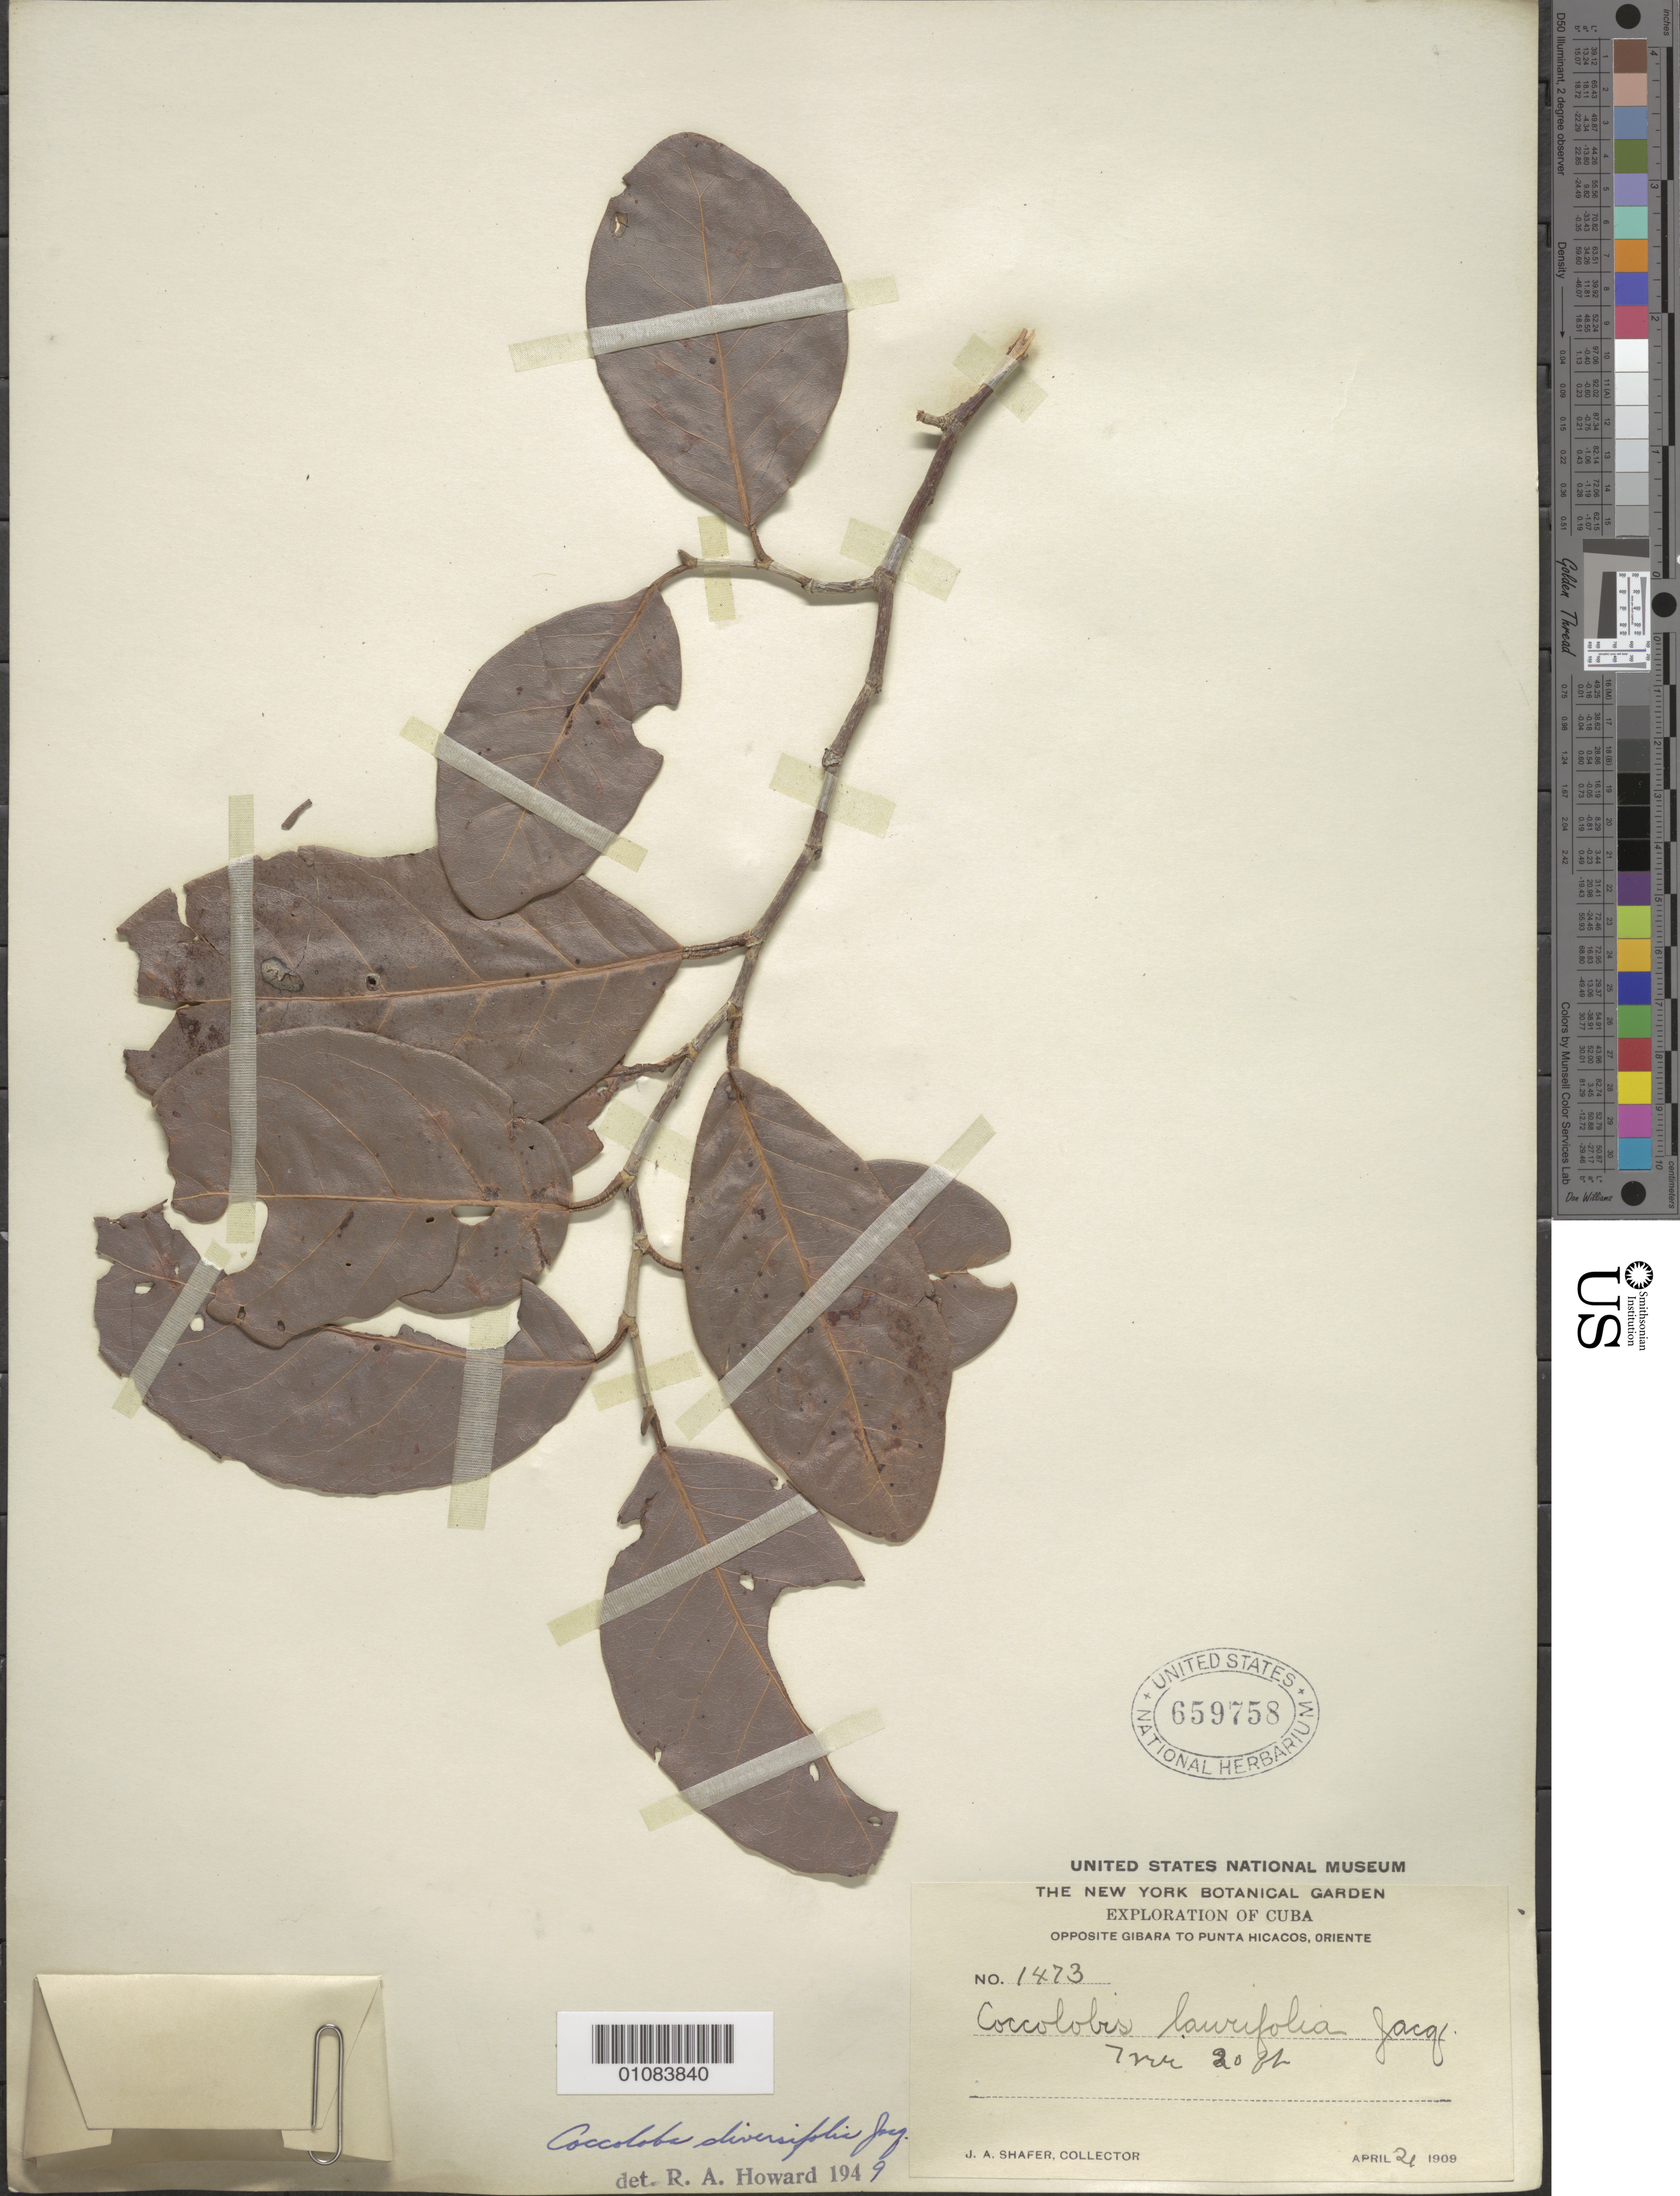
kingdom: Plantae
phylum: Tracheophyta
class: Magnoliopsida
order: Caryophyllales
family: Polygonaceae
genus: Coccoloba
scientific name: Coccoloba diversifolia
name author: Jacq.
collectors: J. A. Shafer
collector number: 1473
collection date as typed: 21 Apr 1909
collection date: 1909-04-21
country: Cuba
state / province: Oriente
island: Cuba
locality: Opposite Gibara to Punta Hicacos, Oriente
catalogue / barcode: US 659758